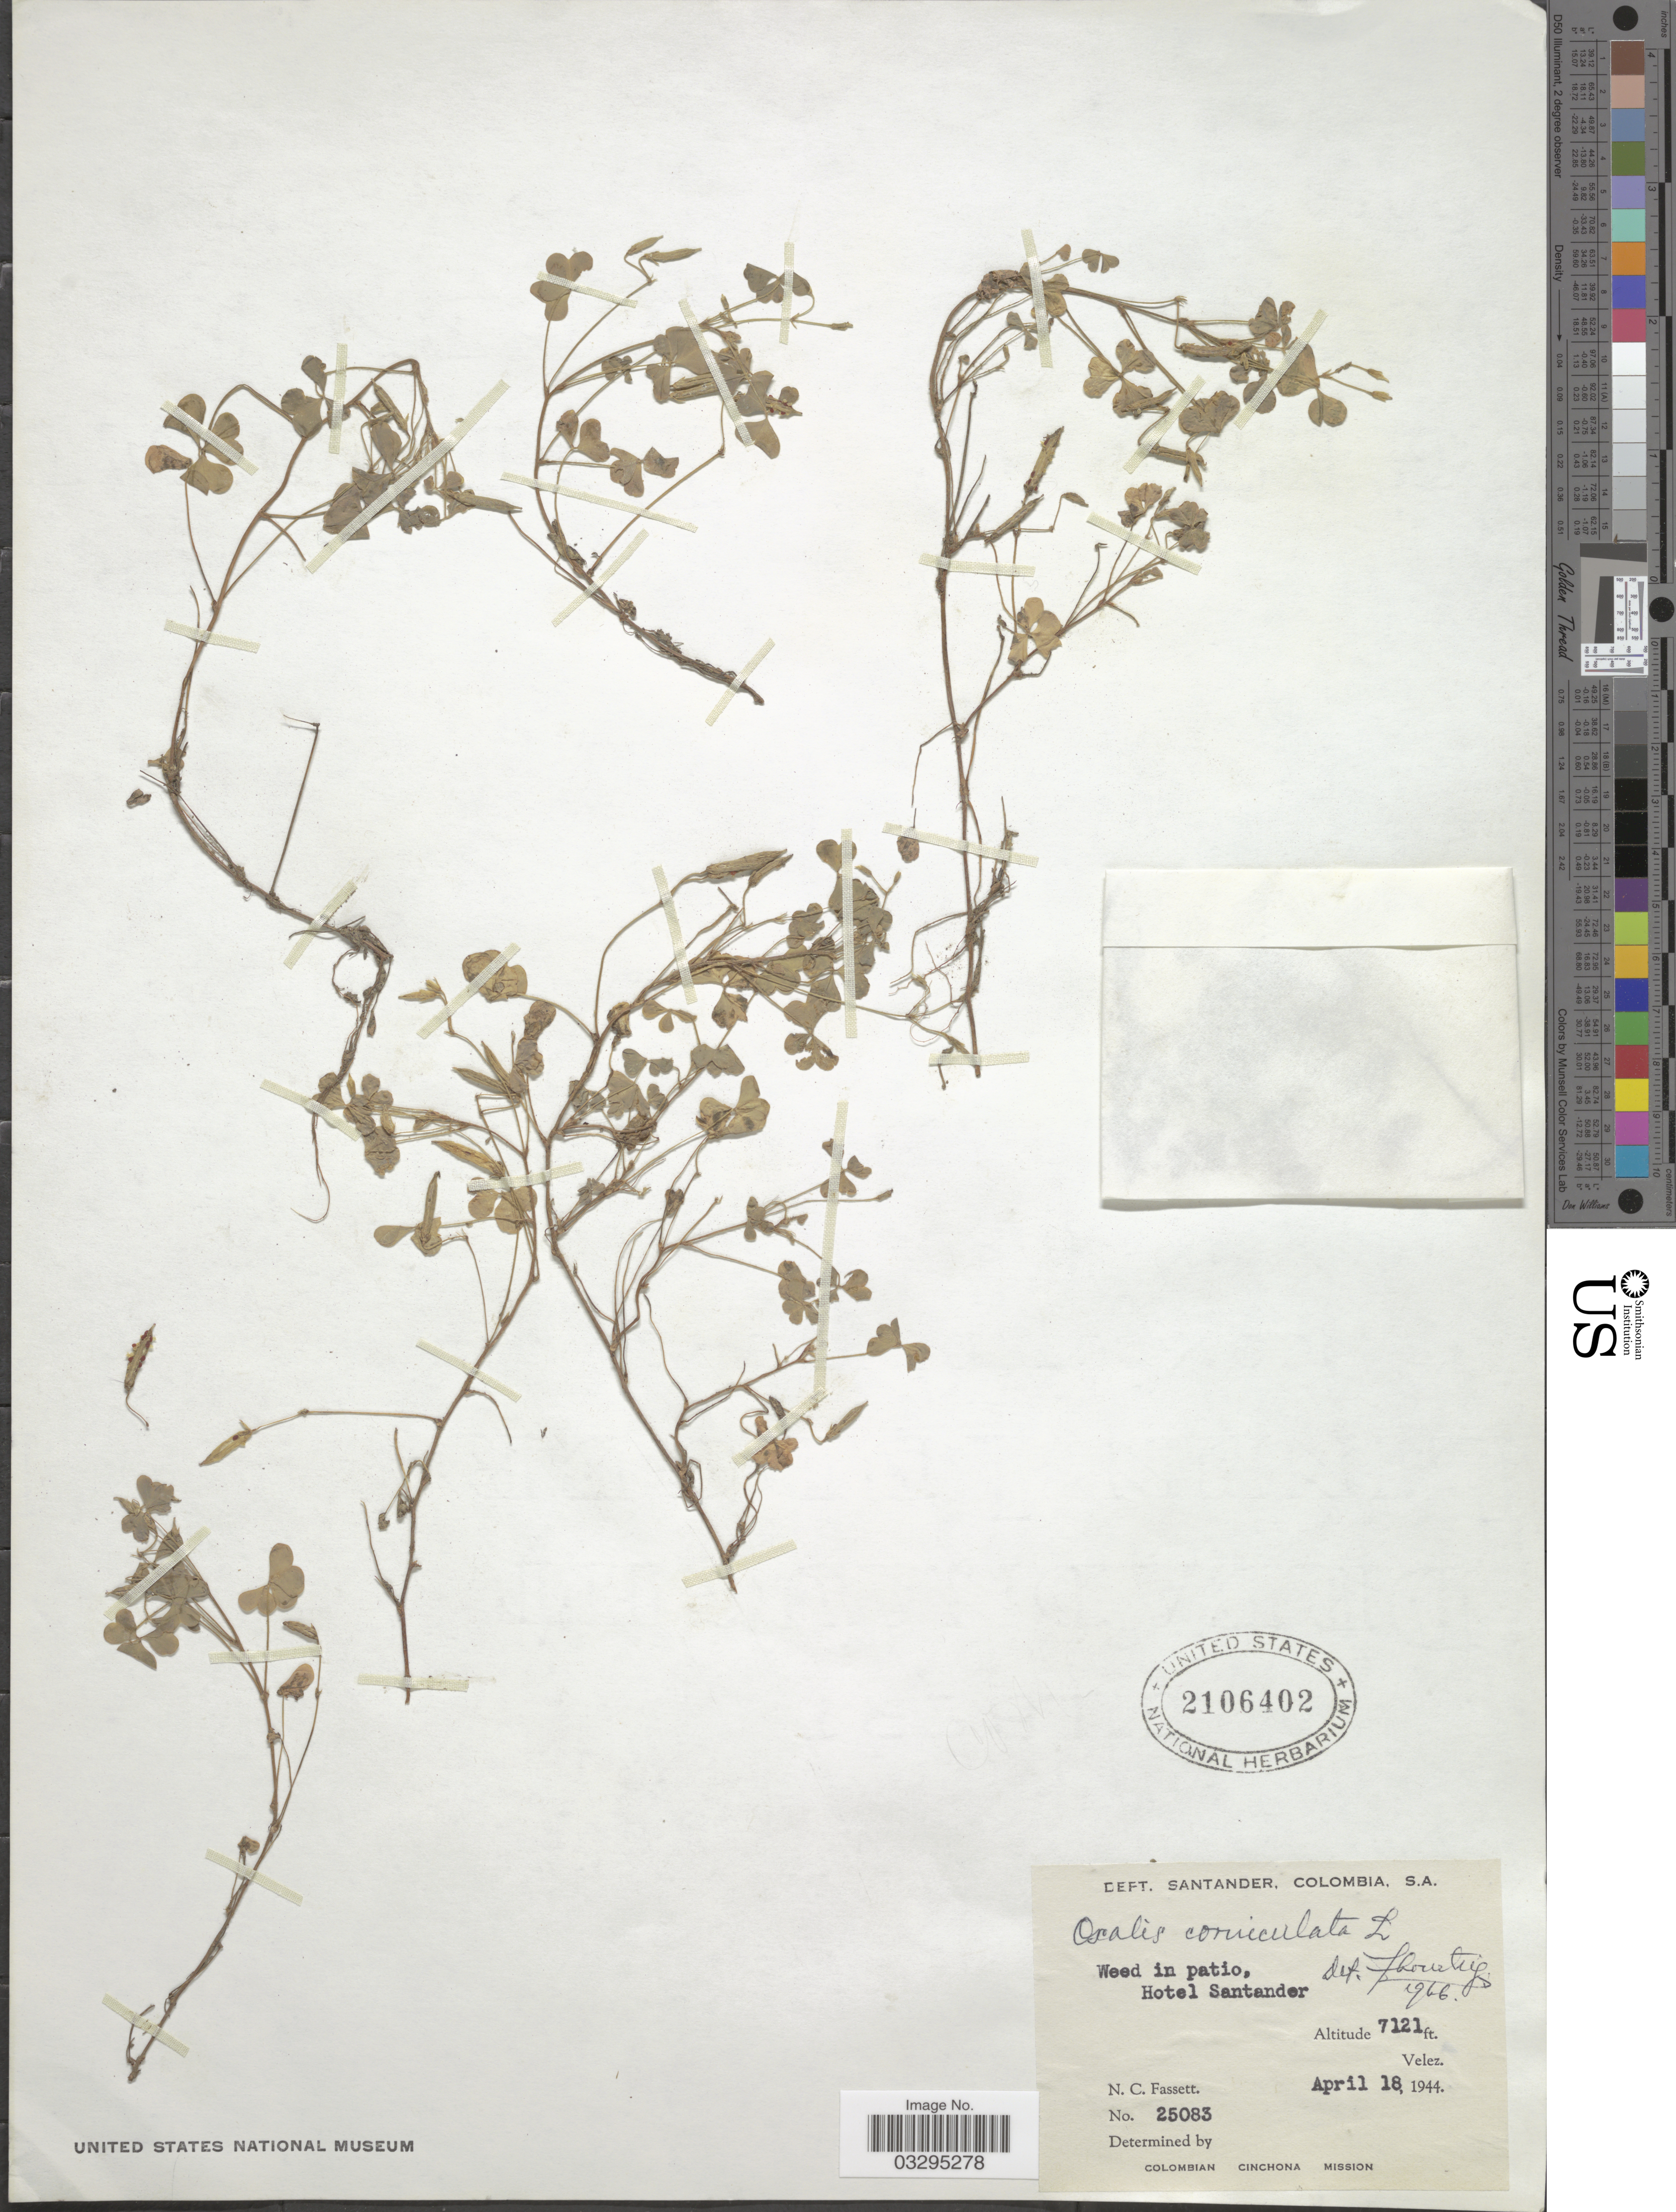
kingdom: Plantae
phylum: Tracheophyta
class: Magnoliopsida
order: Oxalidales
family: Oxalidaceae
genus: Oxalis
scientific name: Oxalis corniculata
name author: L.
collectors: N. C. Fassett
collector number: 25083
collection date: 1944-04-18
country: Colombia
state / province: Santander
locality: Hotel Santander. Velez. Dept. Santander.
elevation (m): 2170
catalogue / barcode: US 2106402